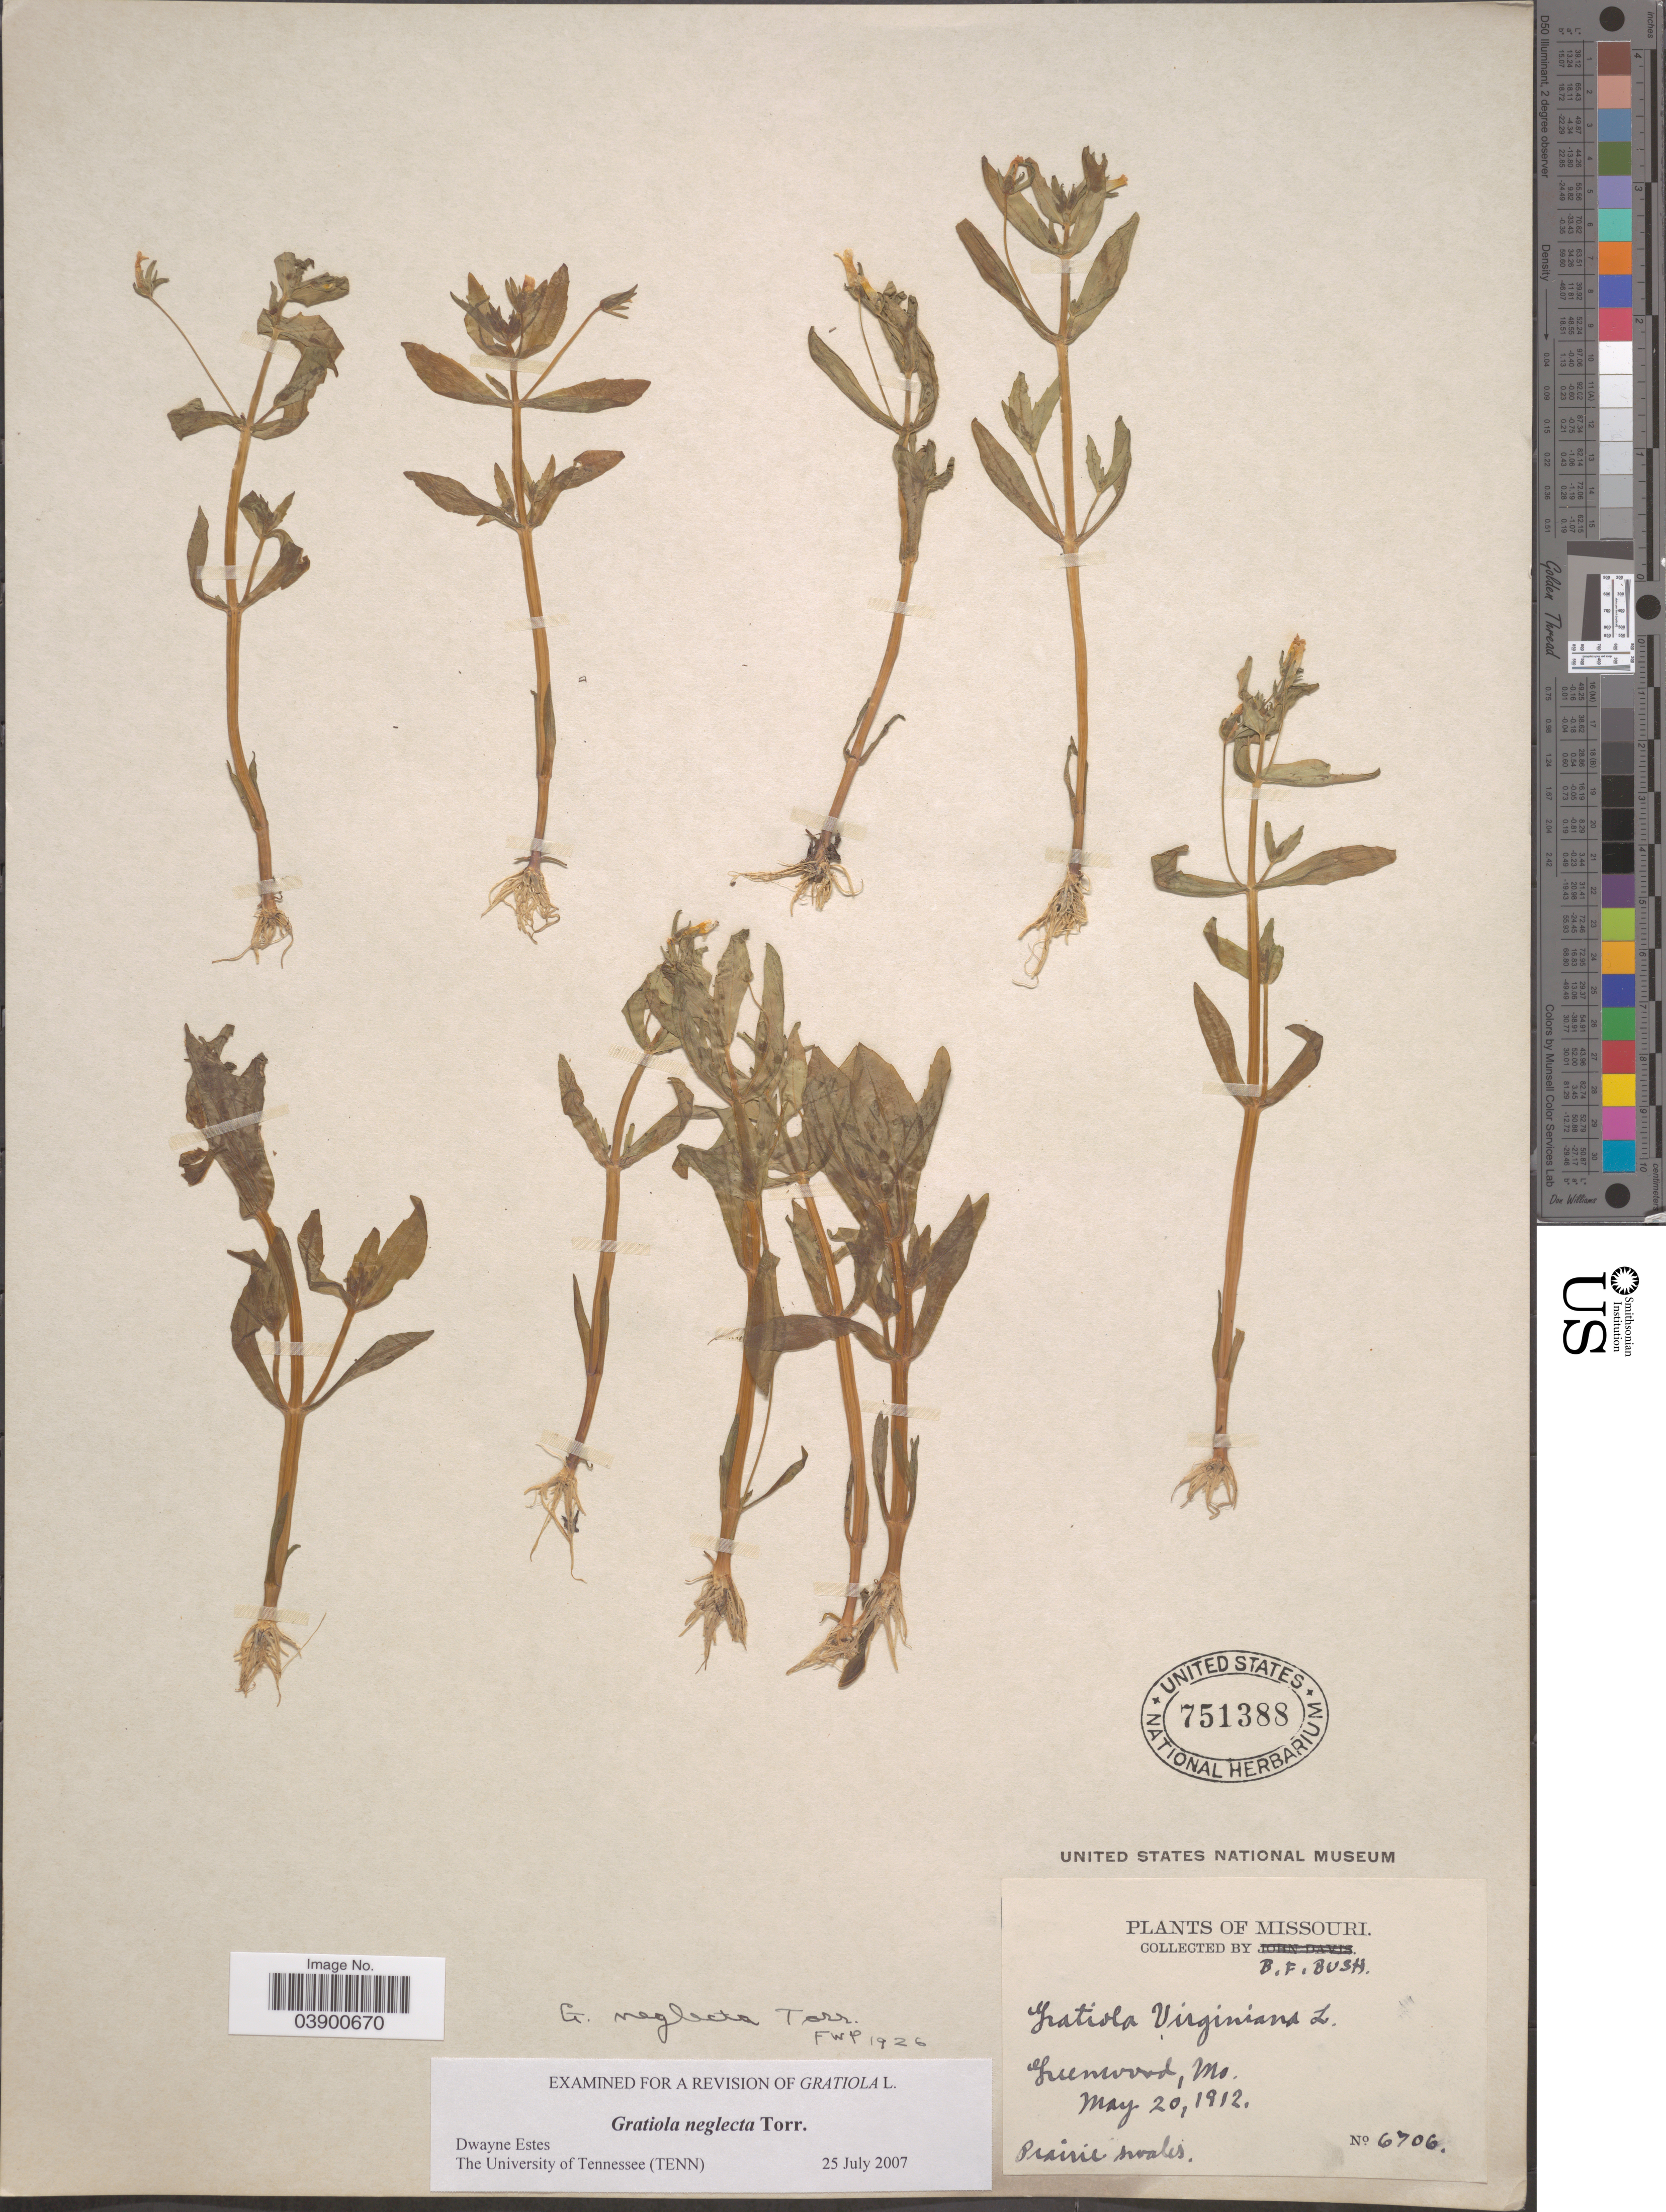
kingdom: Plantae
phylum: Tracheophyta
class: Magnoliopsida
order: Lamiales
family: Plantaginaceae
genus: Gratiola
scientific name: Gratiola neglecta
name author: Torr.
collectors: B. F. Bush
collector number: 6706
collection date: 1912-05-20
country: United States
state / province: Missouri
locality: Greenwood.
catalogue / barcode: US 751388